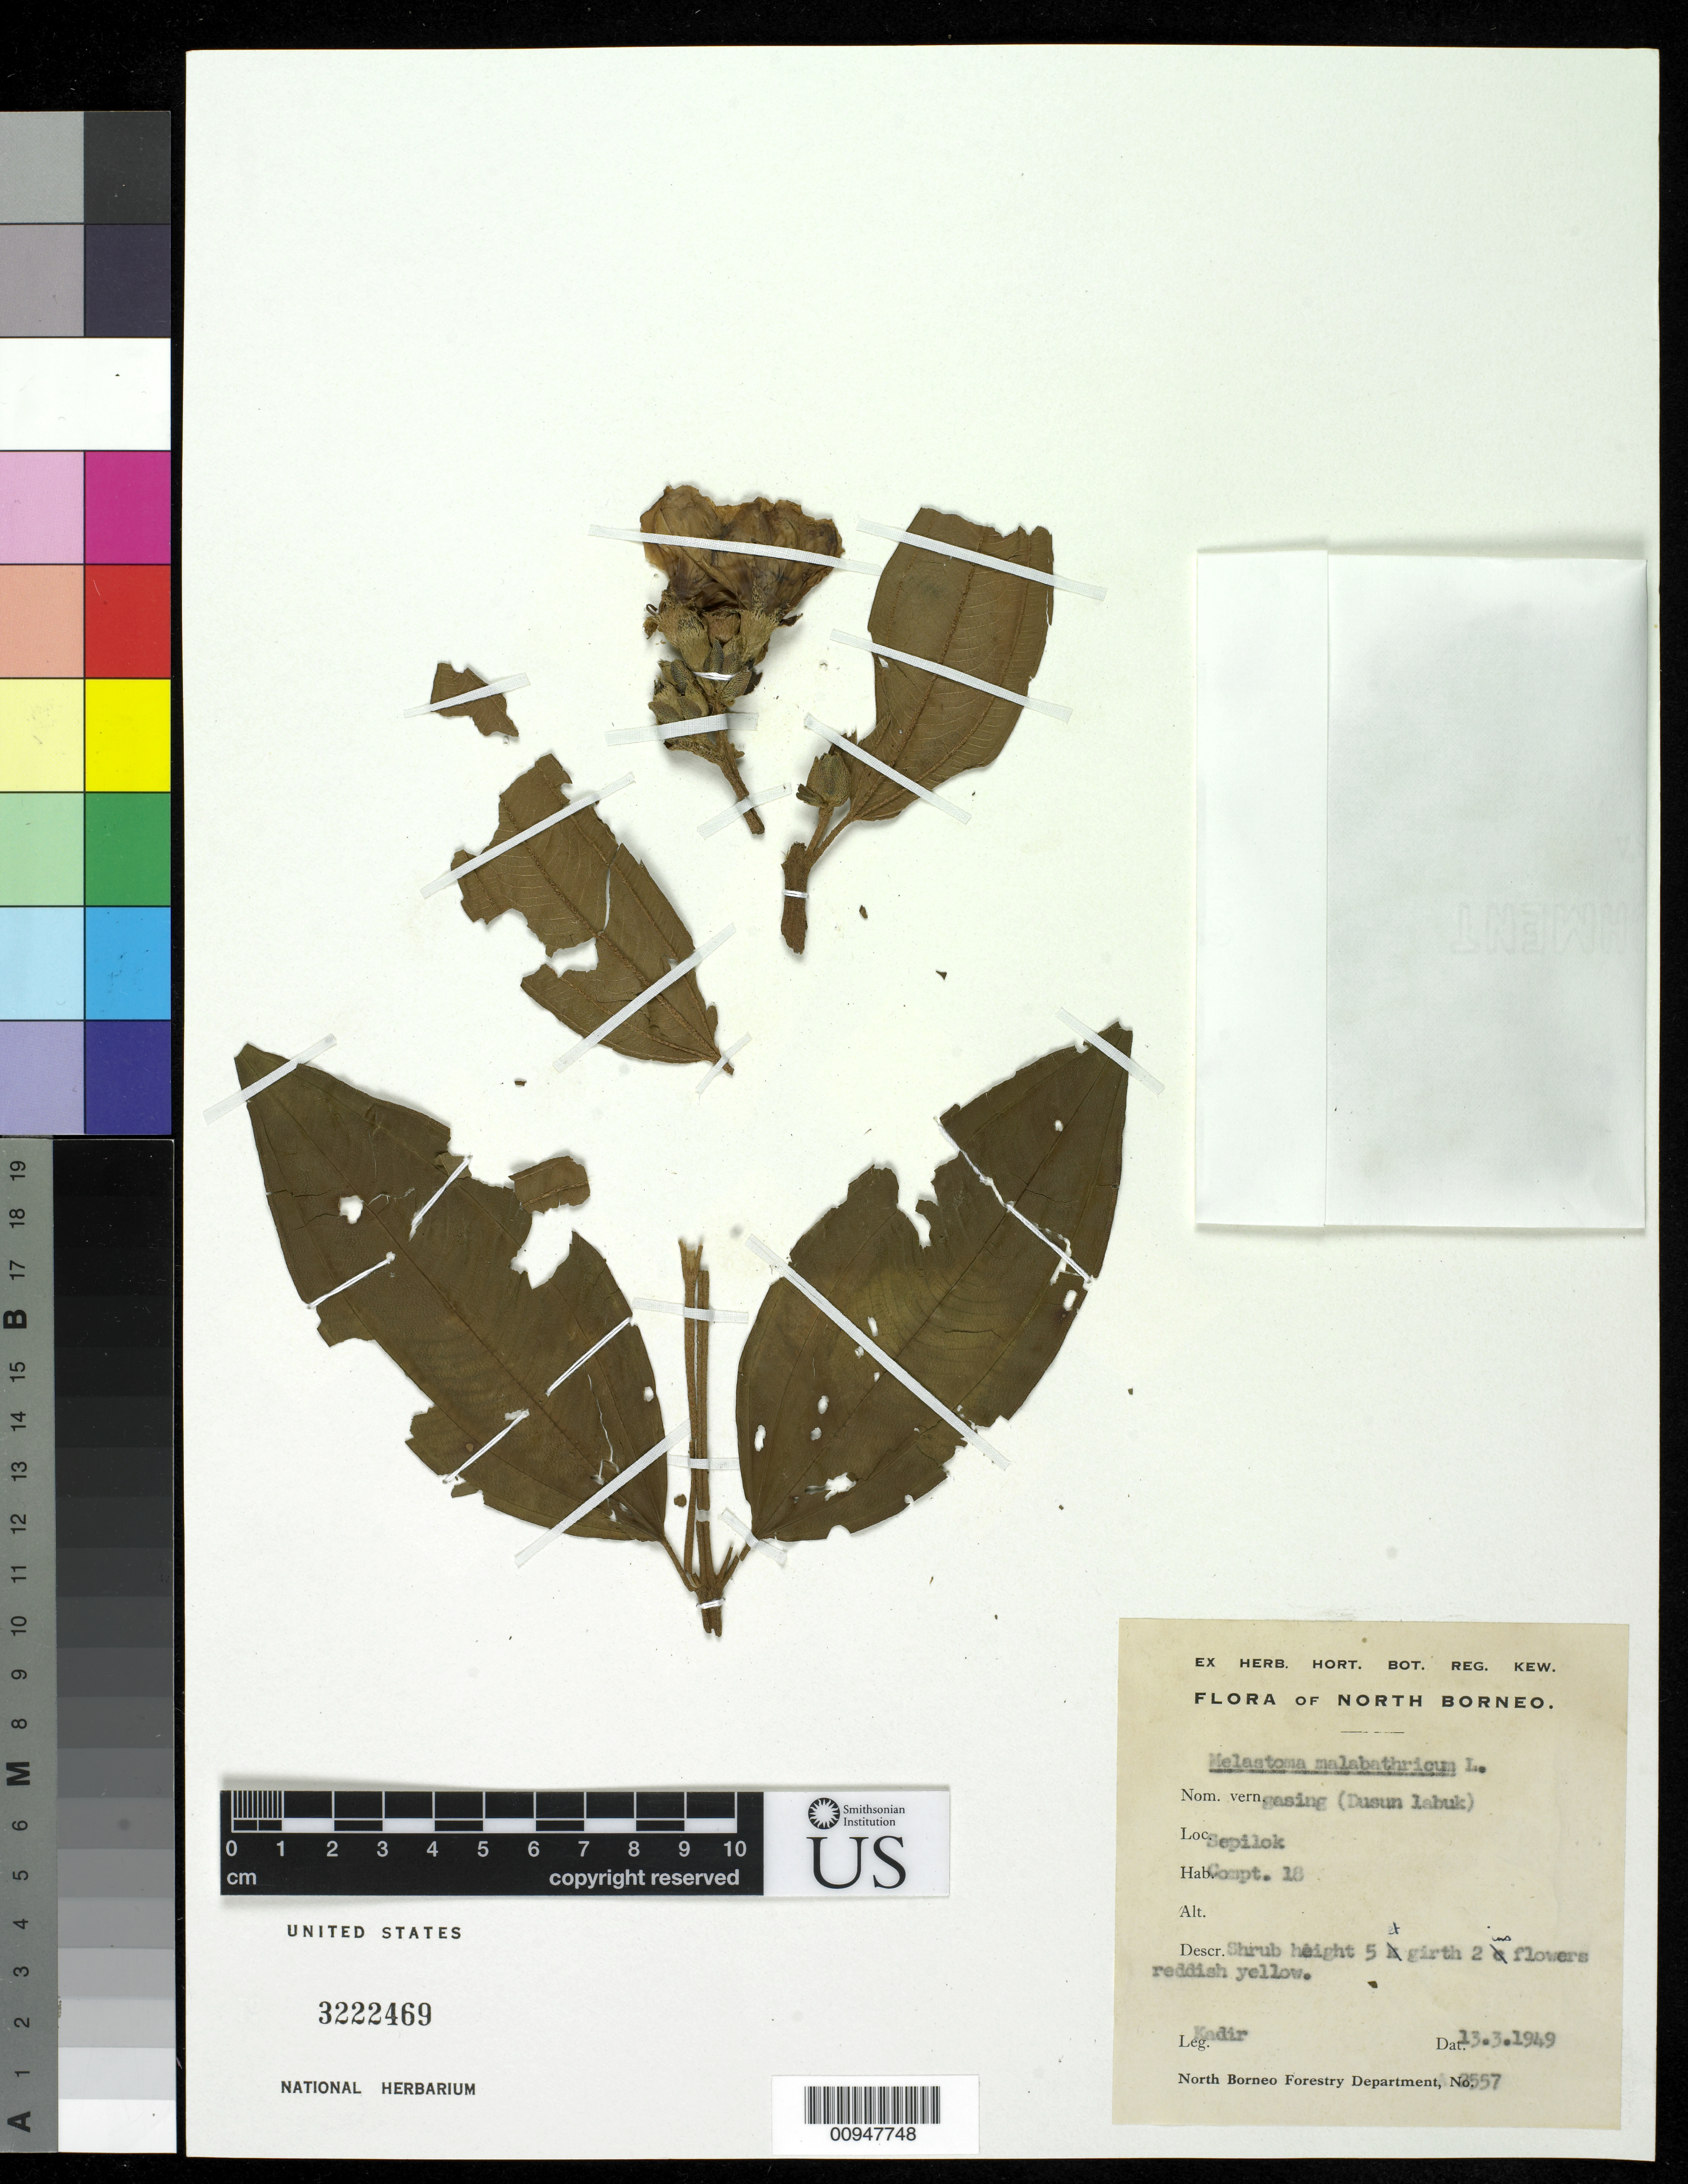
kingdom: Plantae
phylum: Tracheophyta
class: Magnoliopsida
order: Myrtales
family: Melastomataceae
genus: Melastoma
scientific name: Melastoma malabathricum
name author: L.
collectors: Kadir Bin Abdul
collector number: A 2557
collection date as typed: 13 Mar 1949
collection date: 1949-03-13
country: Indonesia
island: Borneo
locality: Sepilok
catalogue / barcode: US 3222469